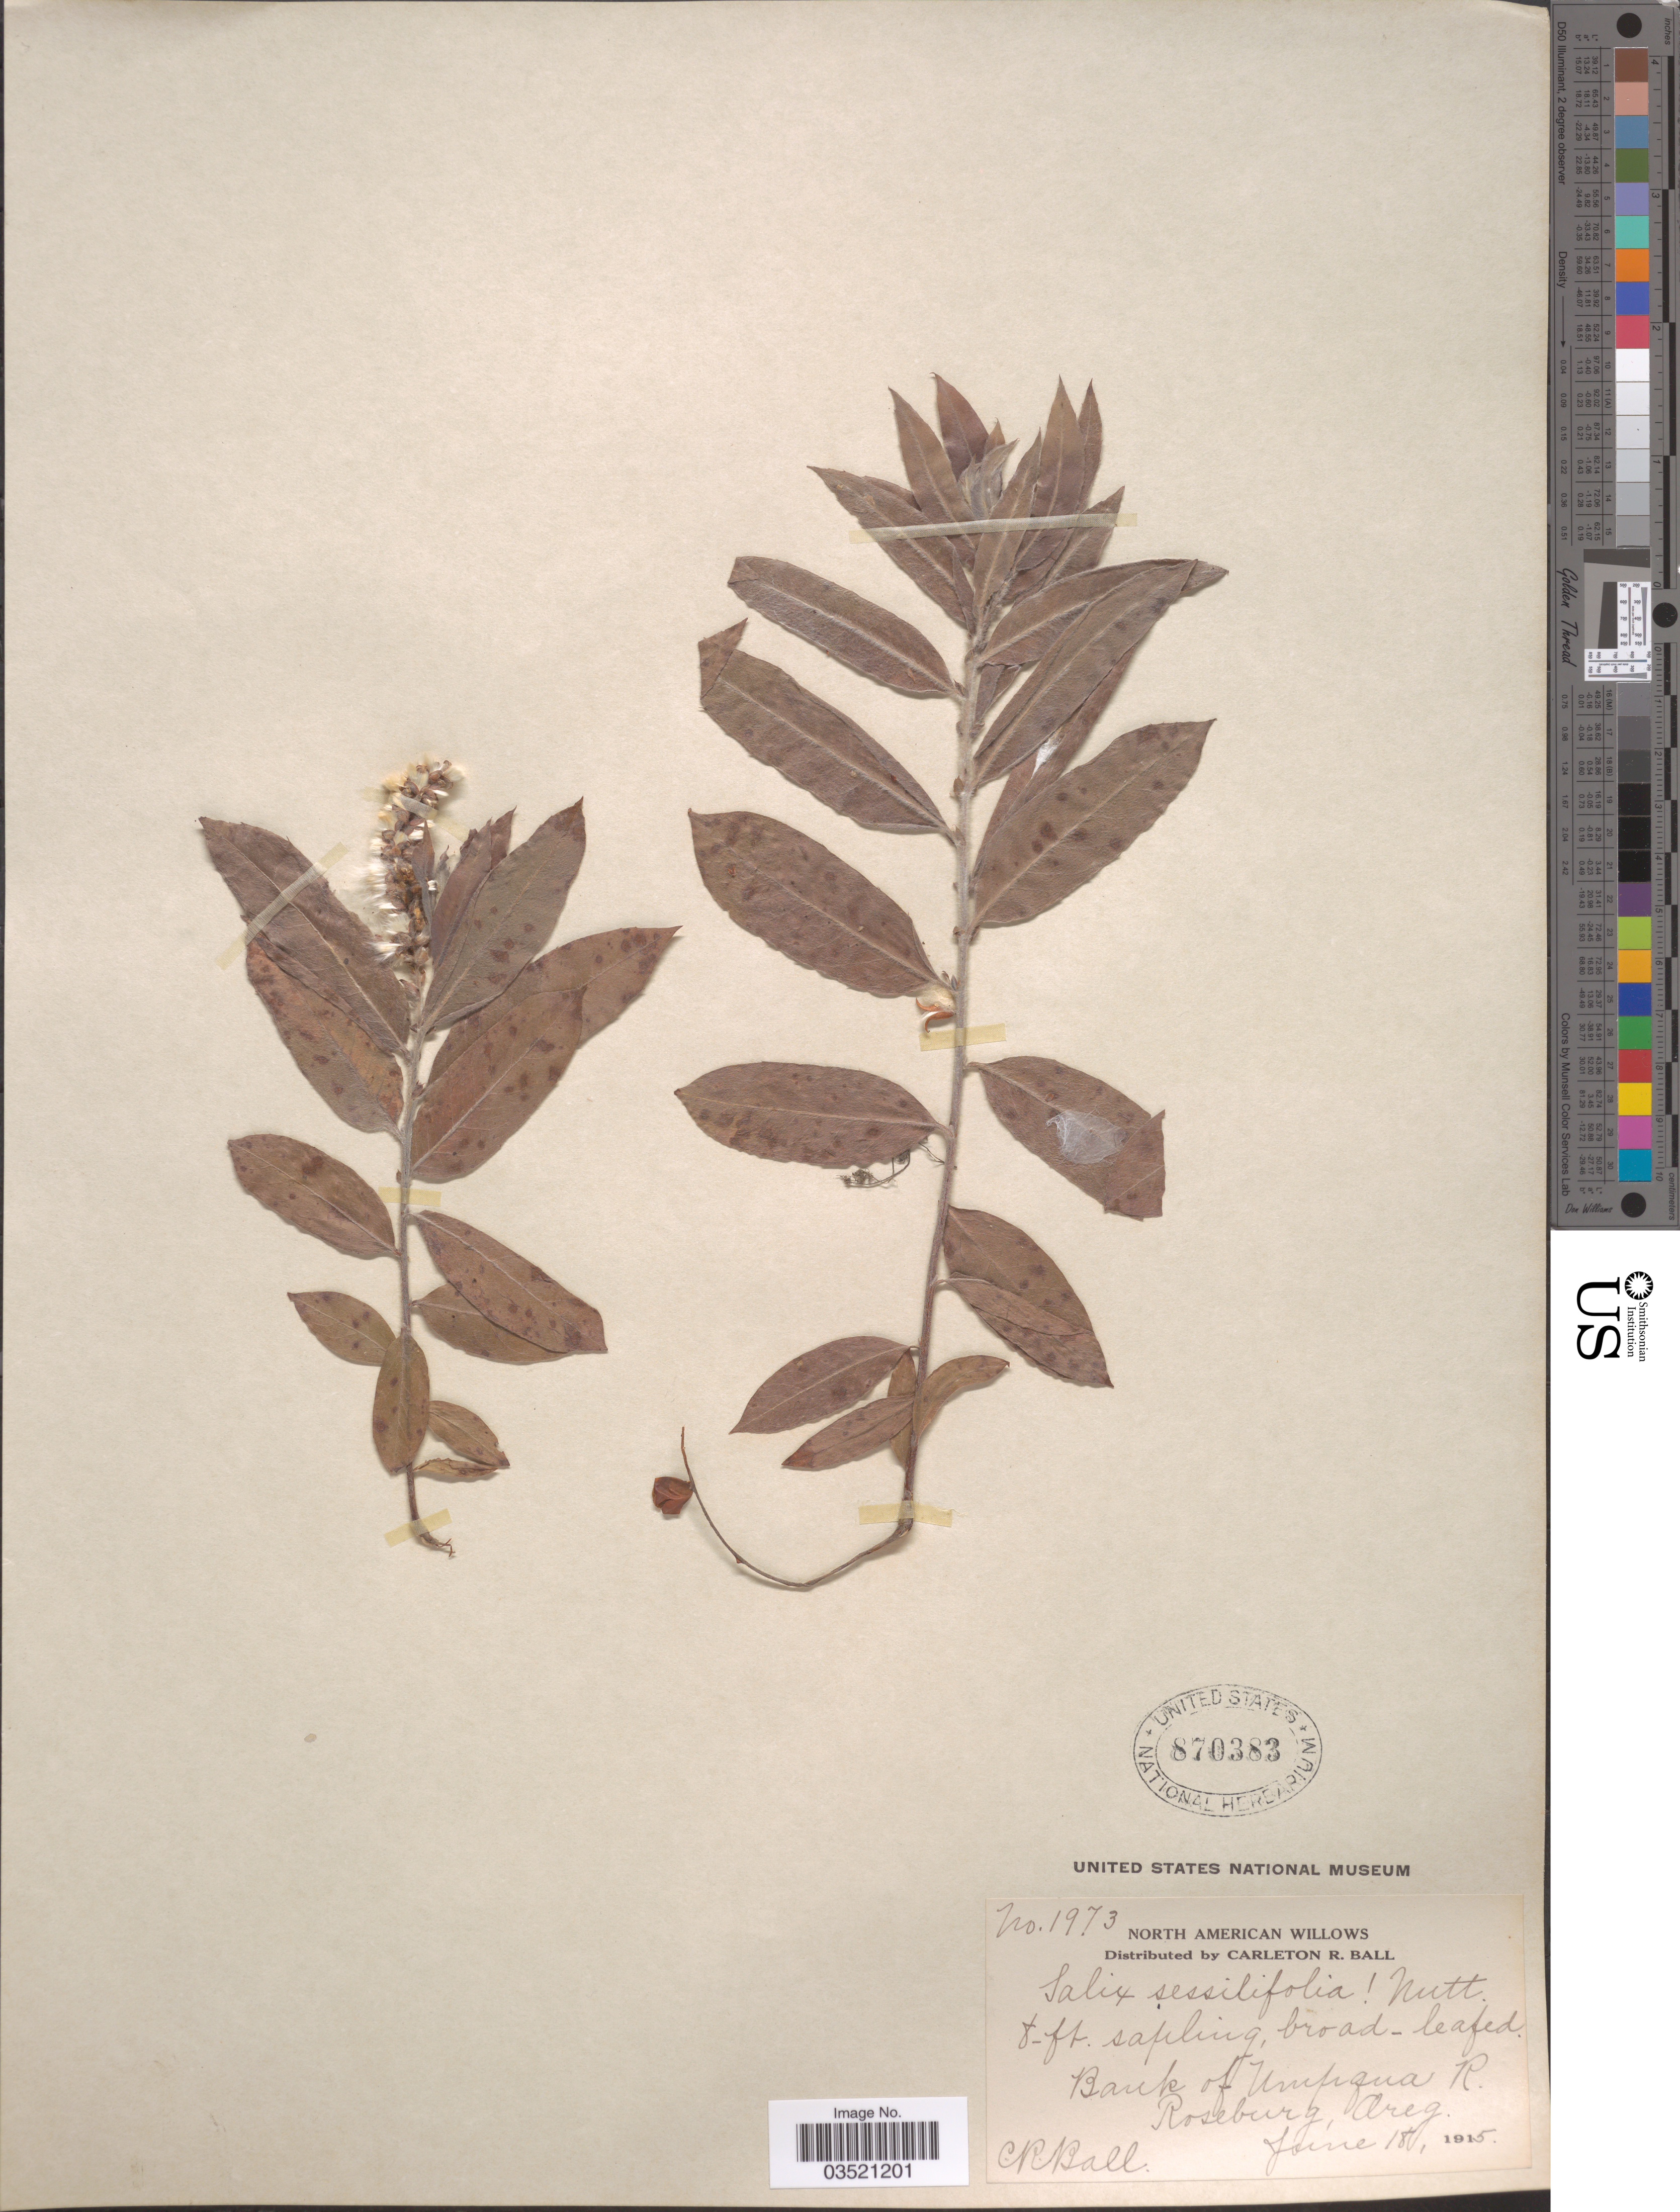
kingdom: Plantae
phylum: Tracheophyta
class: Magnoliopsida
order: Malpighiales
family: Salicaceae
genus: Salix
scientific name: Salix sessilifolia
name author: Nutt.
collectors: C. R. Ball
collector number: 1973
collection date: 1915-06-18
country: United States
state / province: Oregon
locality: Bank of Umpqua R. Roseburg.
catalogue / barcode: US 870383